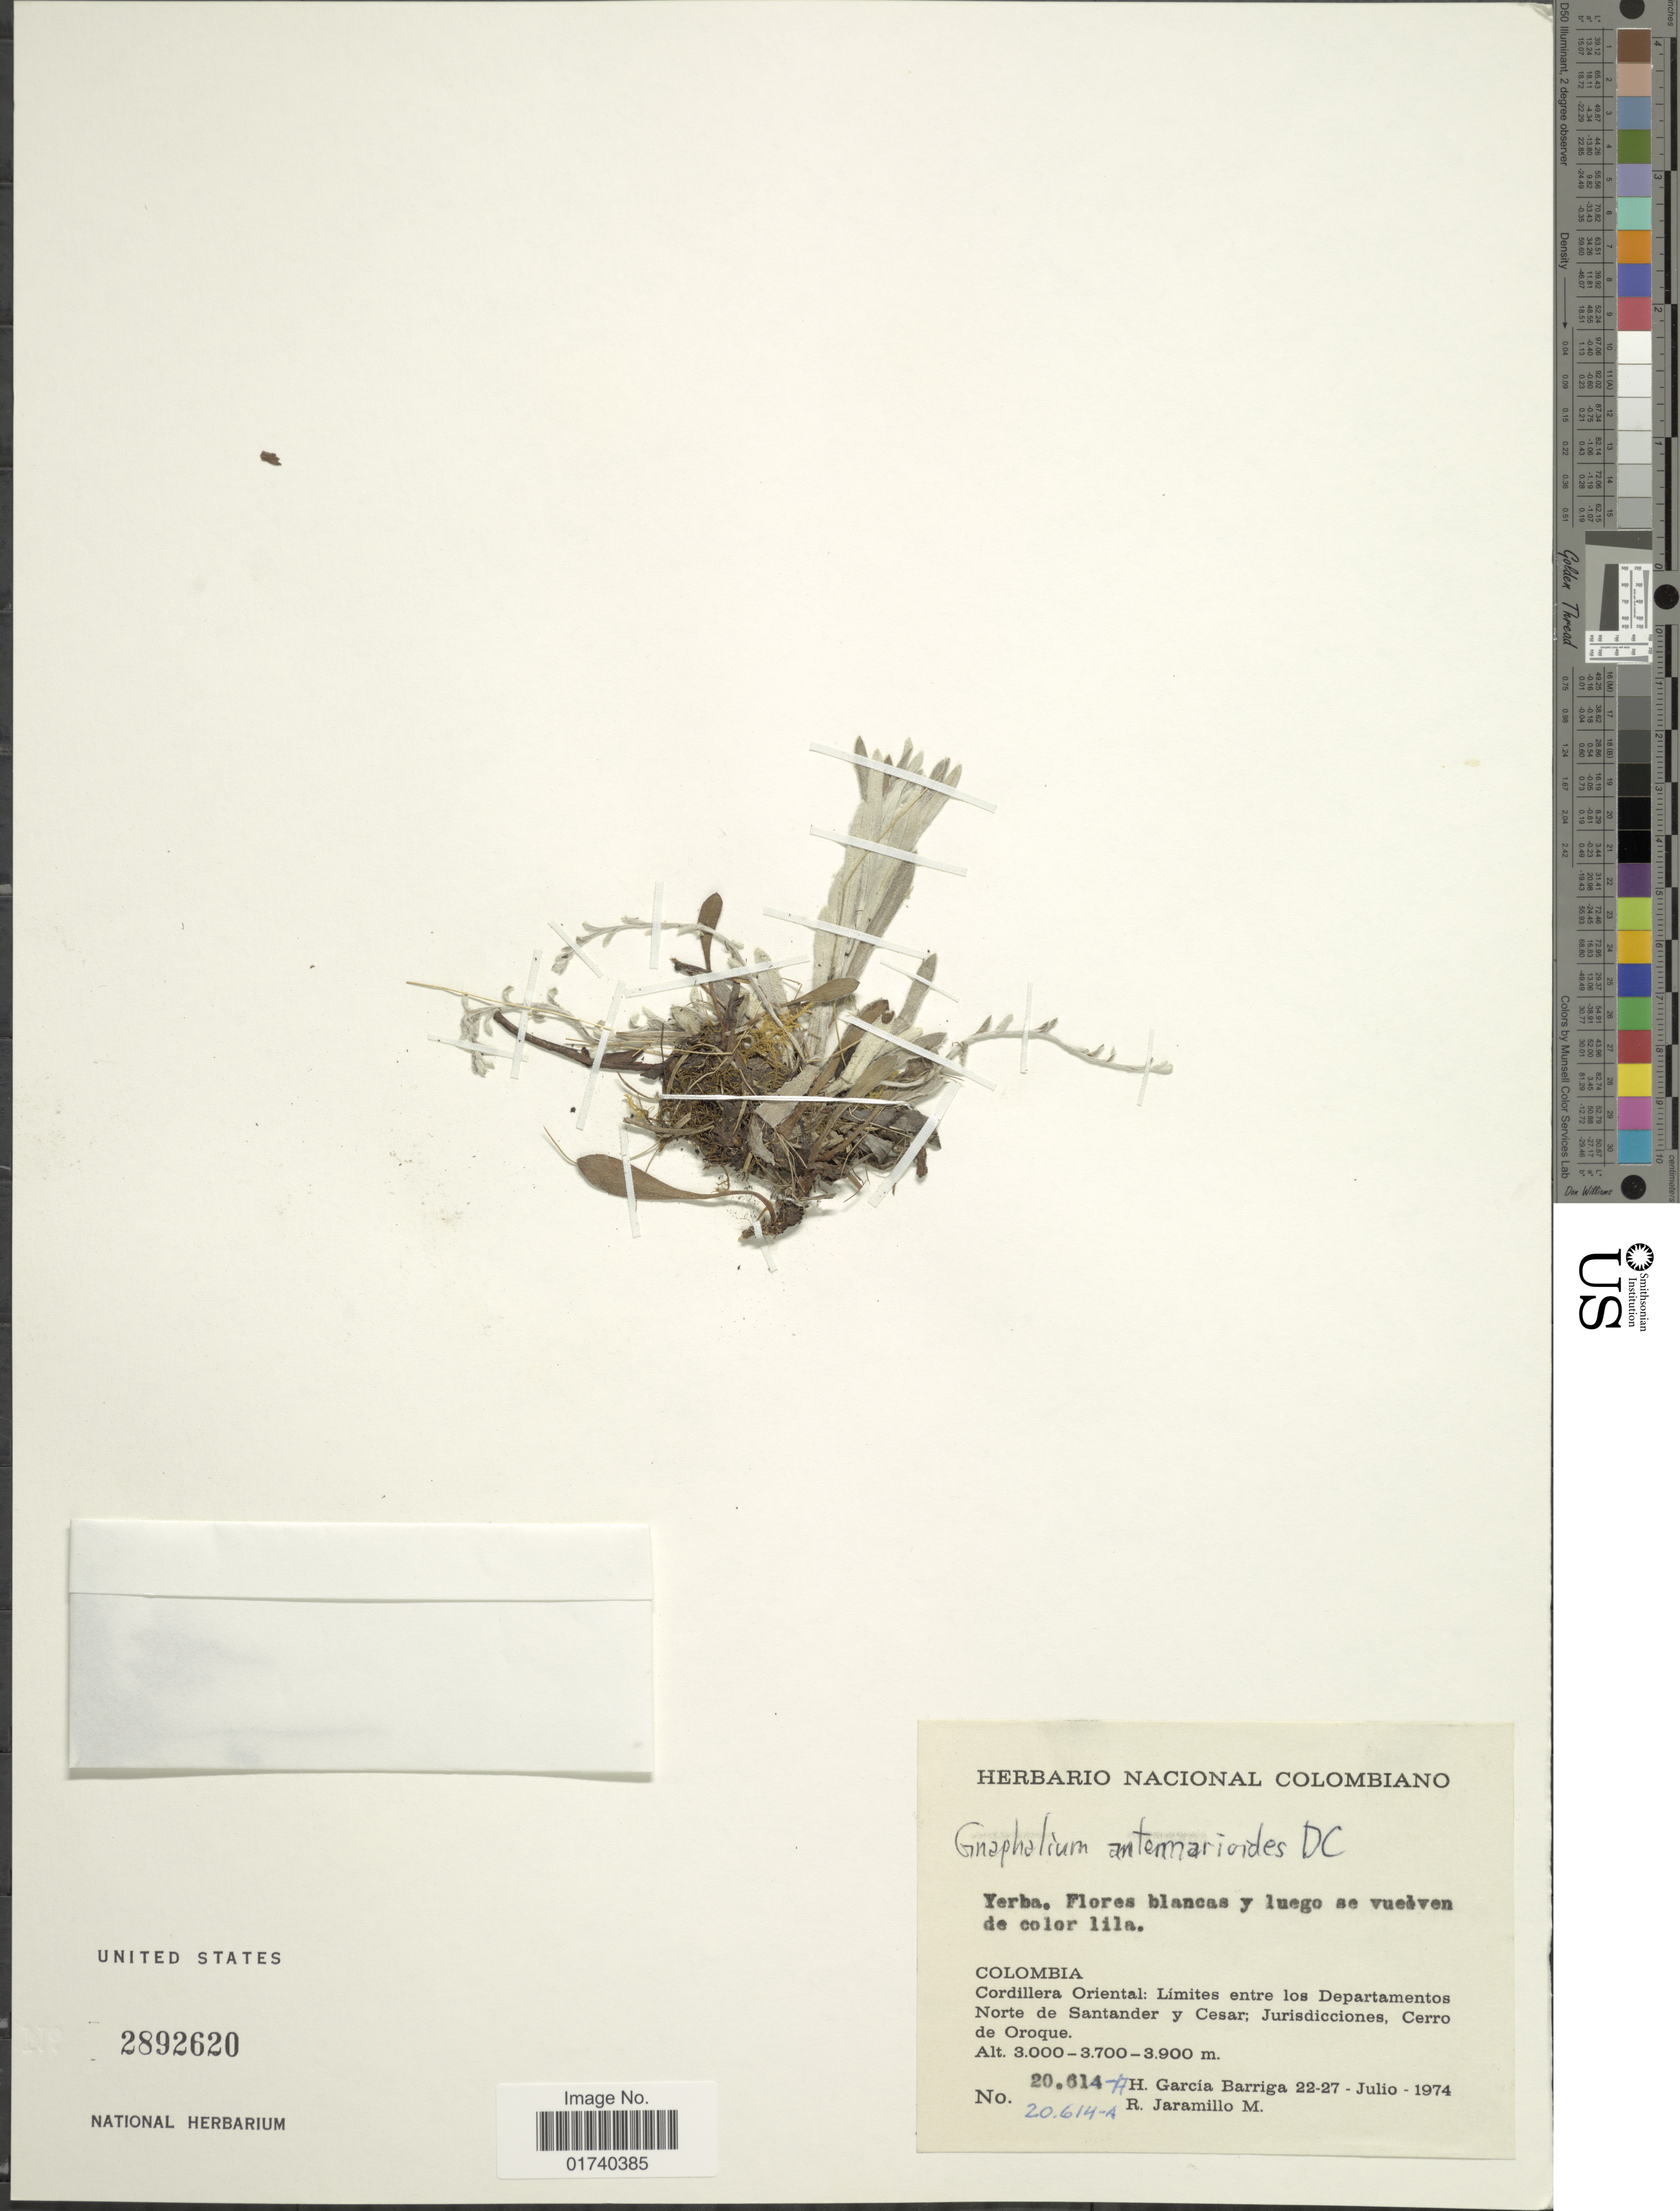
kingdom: Plantae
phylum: Tracheophyta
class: Magnoliopsida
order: Asterales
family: Asteraceae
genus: Chryselium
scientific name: Chryselium gnaphalioides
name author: (Kunth) Urtubey & S.E. Freire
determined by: Nesom, Guy L.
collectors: H. García Barriga & R. Jaramillo M.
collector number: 20614 - A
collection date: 1974-07-22/1974-07-27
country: Colombia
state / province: Norte de Santander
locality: Cordillera Oriental, Limites entre los Departamentos Norte de Santander y Cesar.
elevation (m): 3000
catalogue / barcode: US 2892620